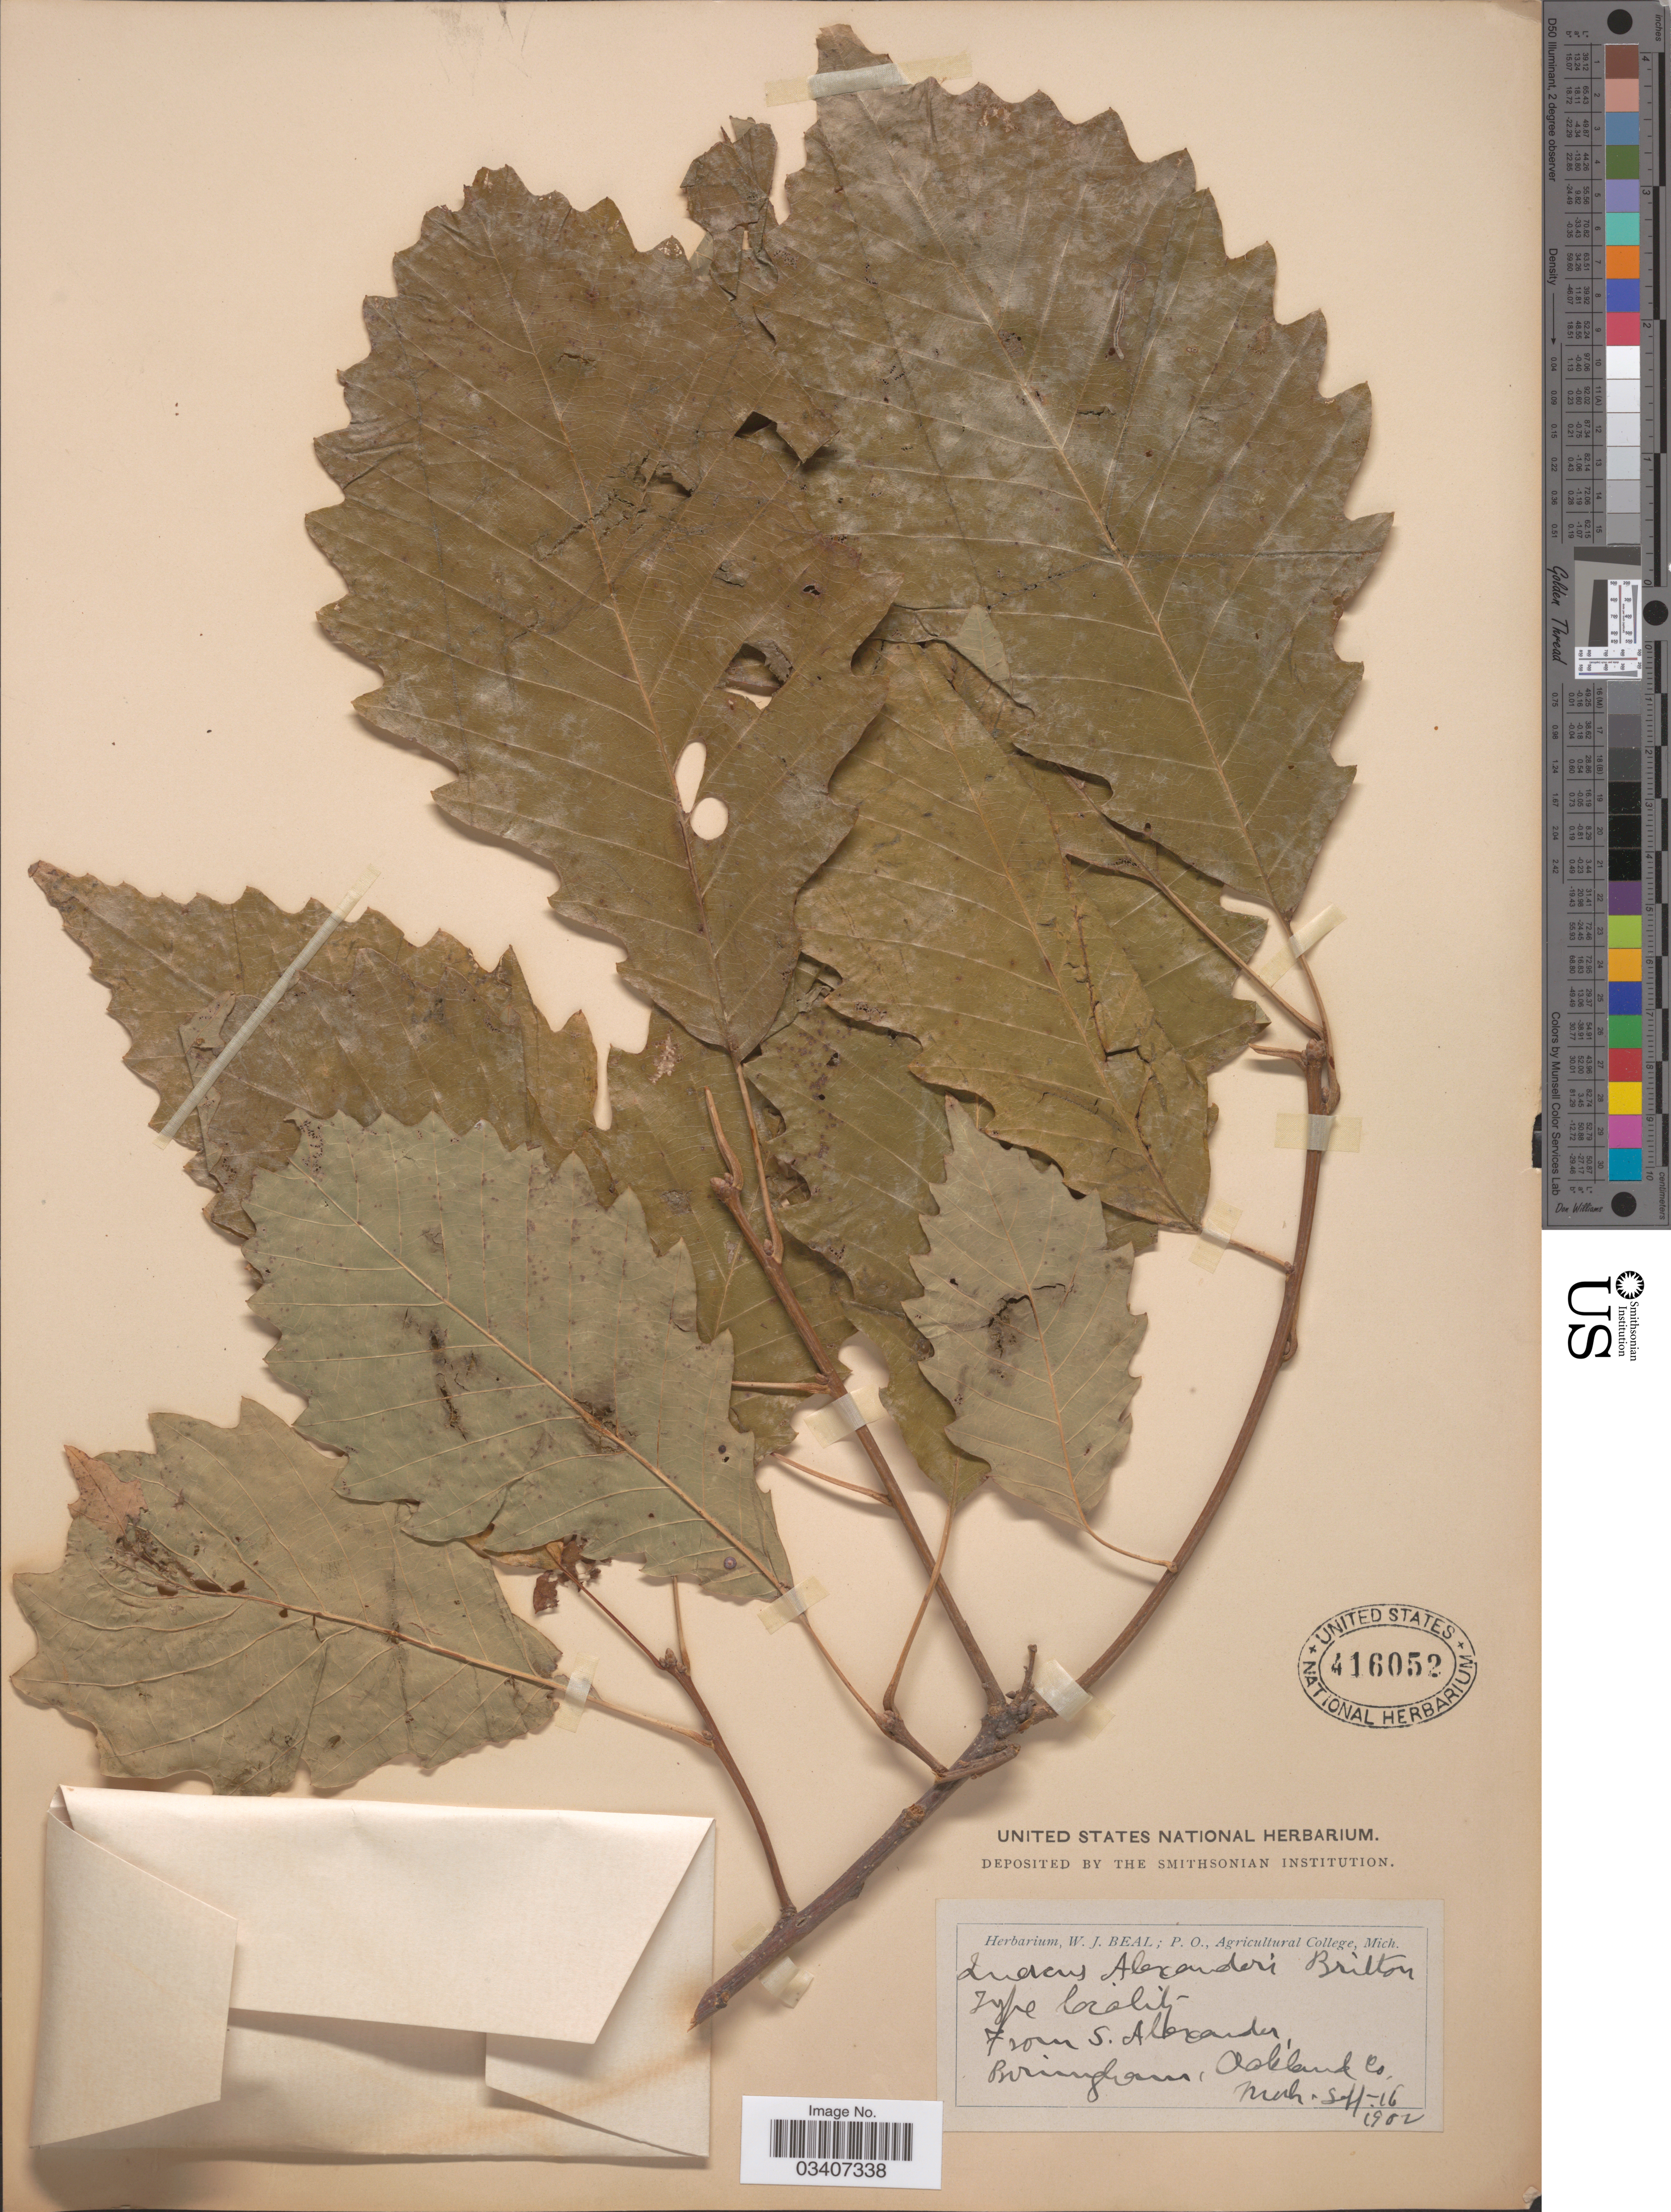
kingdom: Plantae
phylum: Tracheophyta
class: Magnoliopsida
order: Fagales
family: Fagaceae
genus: Quercus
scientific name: Quercus muehlenbergii var. alexanderi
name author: (Britton) Campb.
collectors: S. Alexander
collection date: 1902-09-16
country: United States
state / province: Michigan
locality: Birmingham, Oakland Co.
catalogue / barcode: US 416052